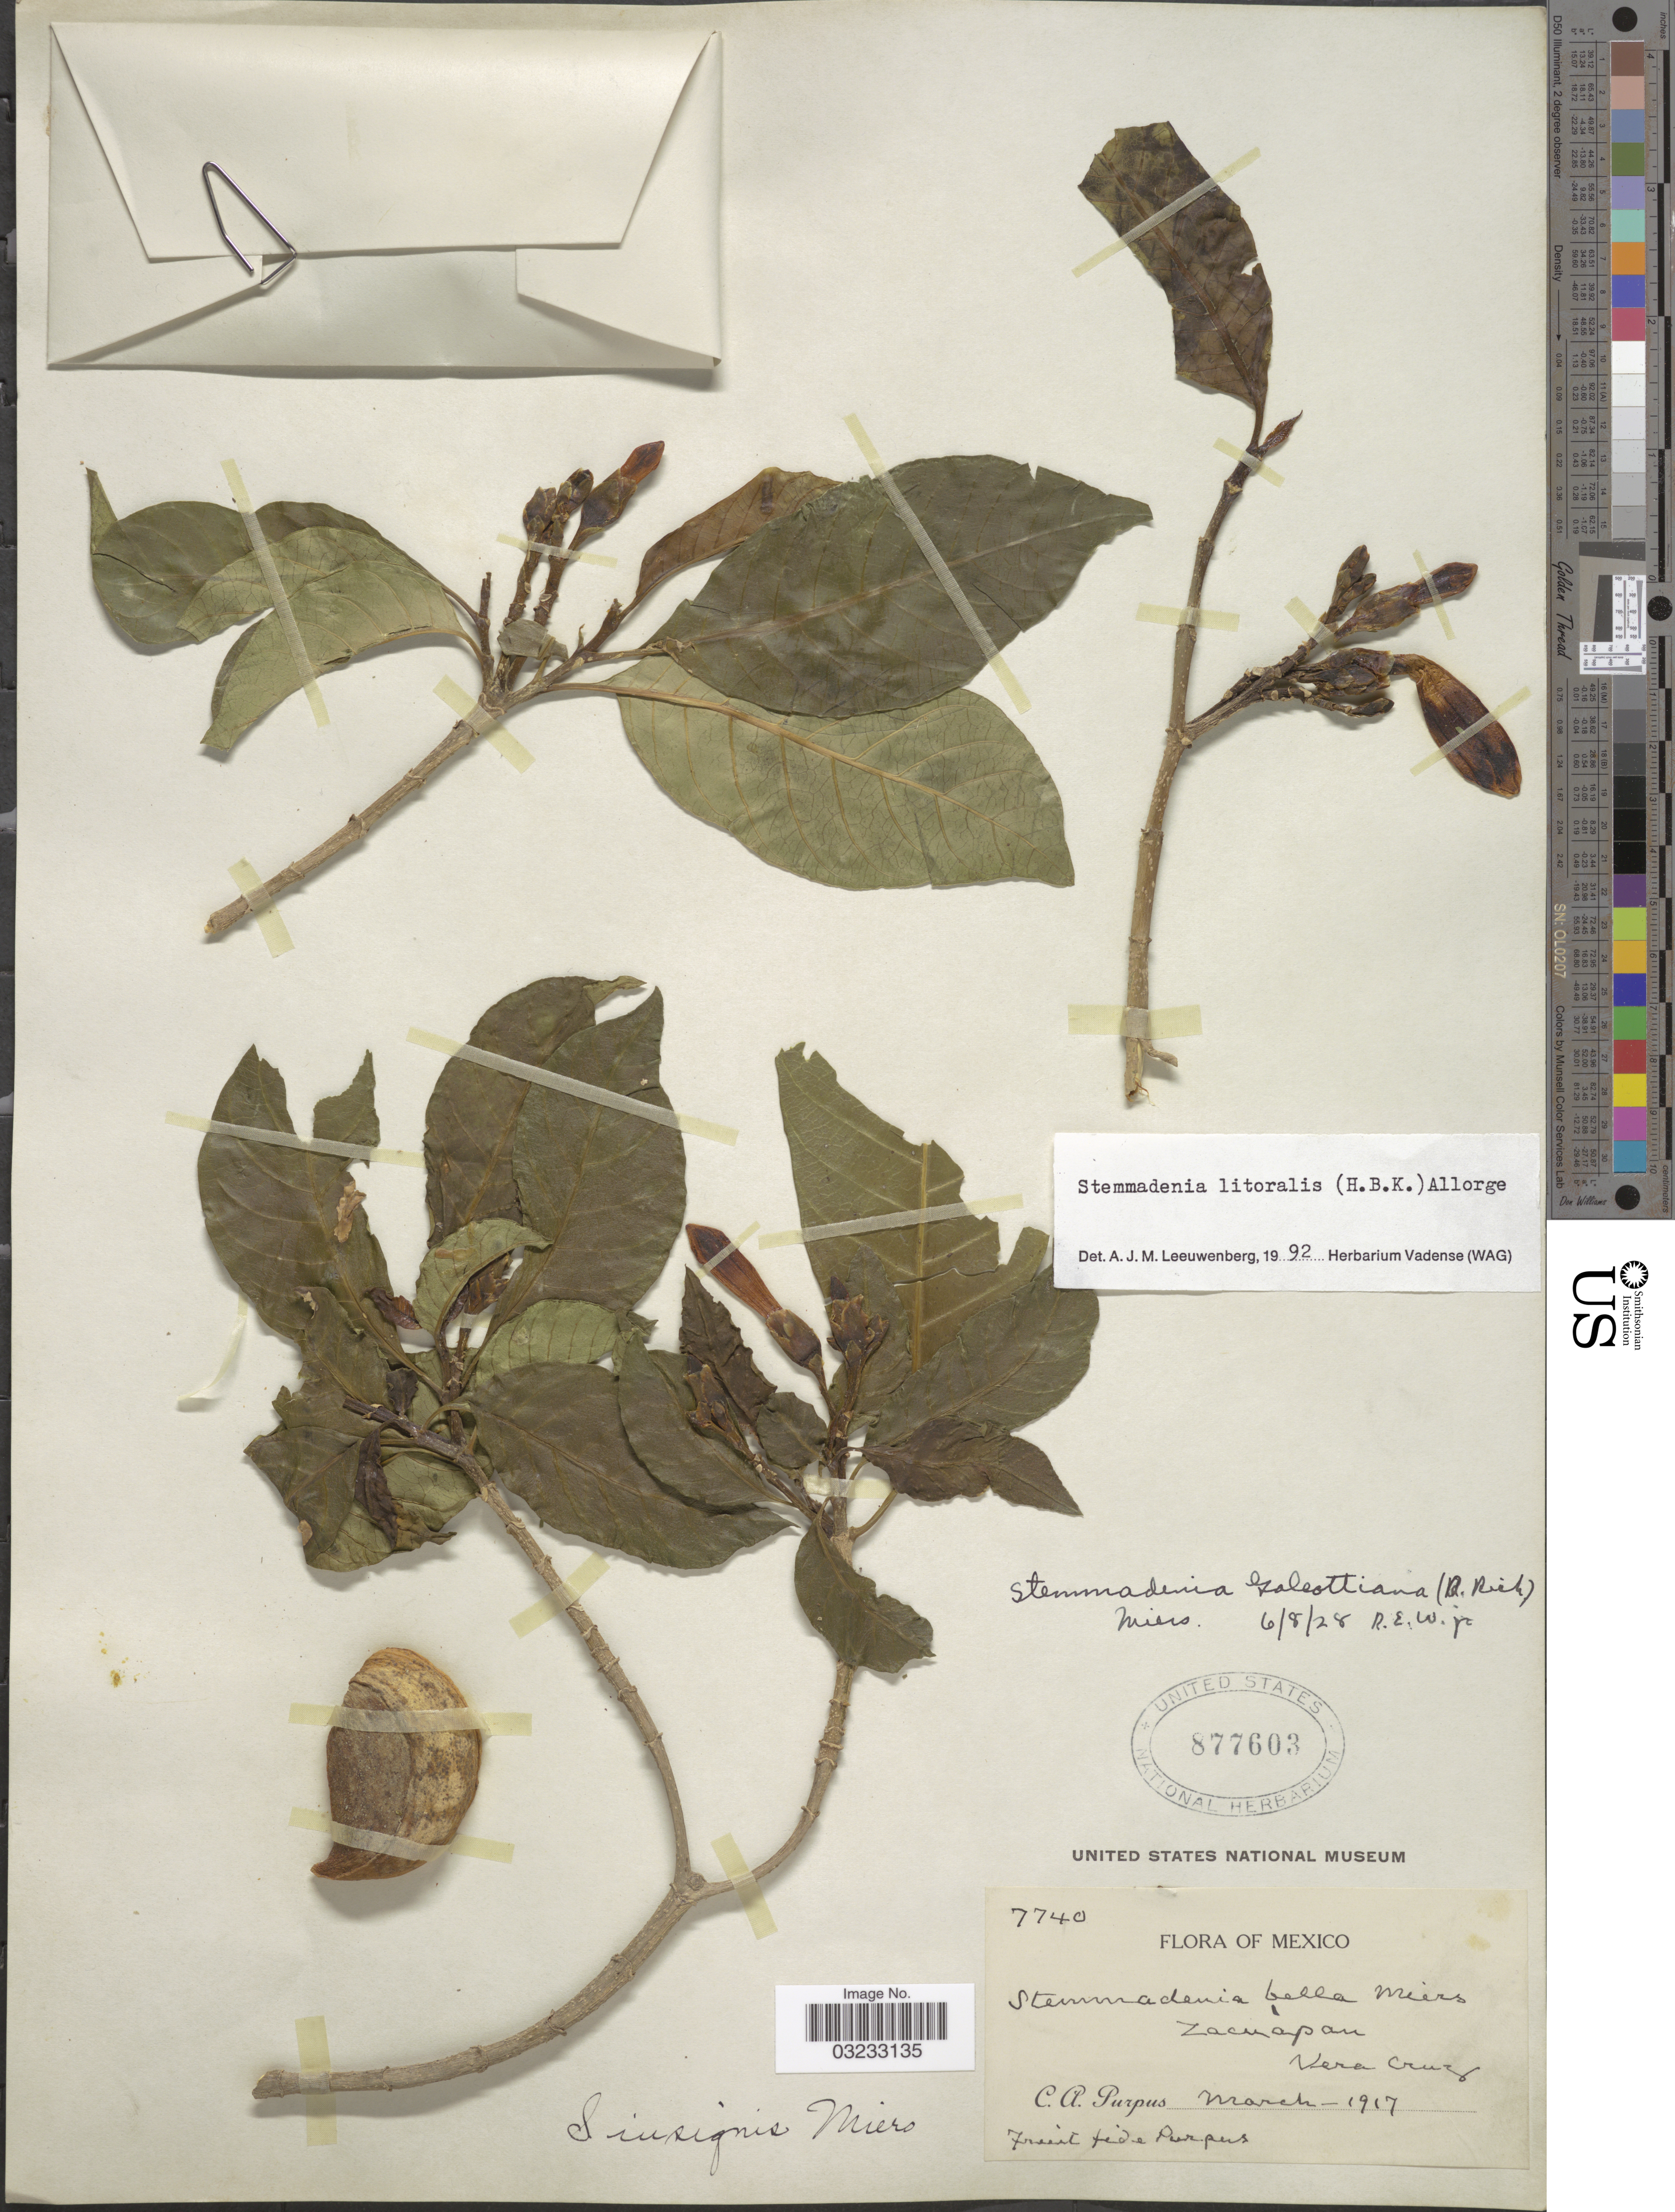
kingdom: Plantae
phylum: Tracheophyta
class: Magnoliopsida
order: Gentianales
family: Apocynaceae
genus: Stemmadenia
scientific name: Stemmadenia litoralis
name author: (Kunth) L. Allorge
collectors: C. A. Purpus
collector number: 7740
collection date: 1917-03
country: Mexico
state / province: Veracruz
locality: Zacuàpan, Vera Cruz.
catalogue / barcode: US 877603